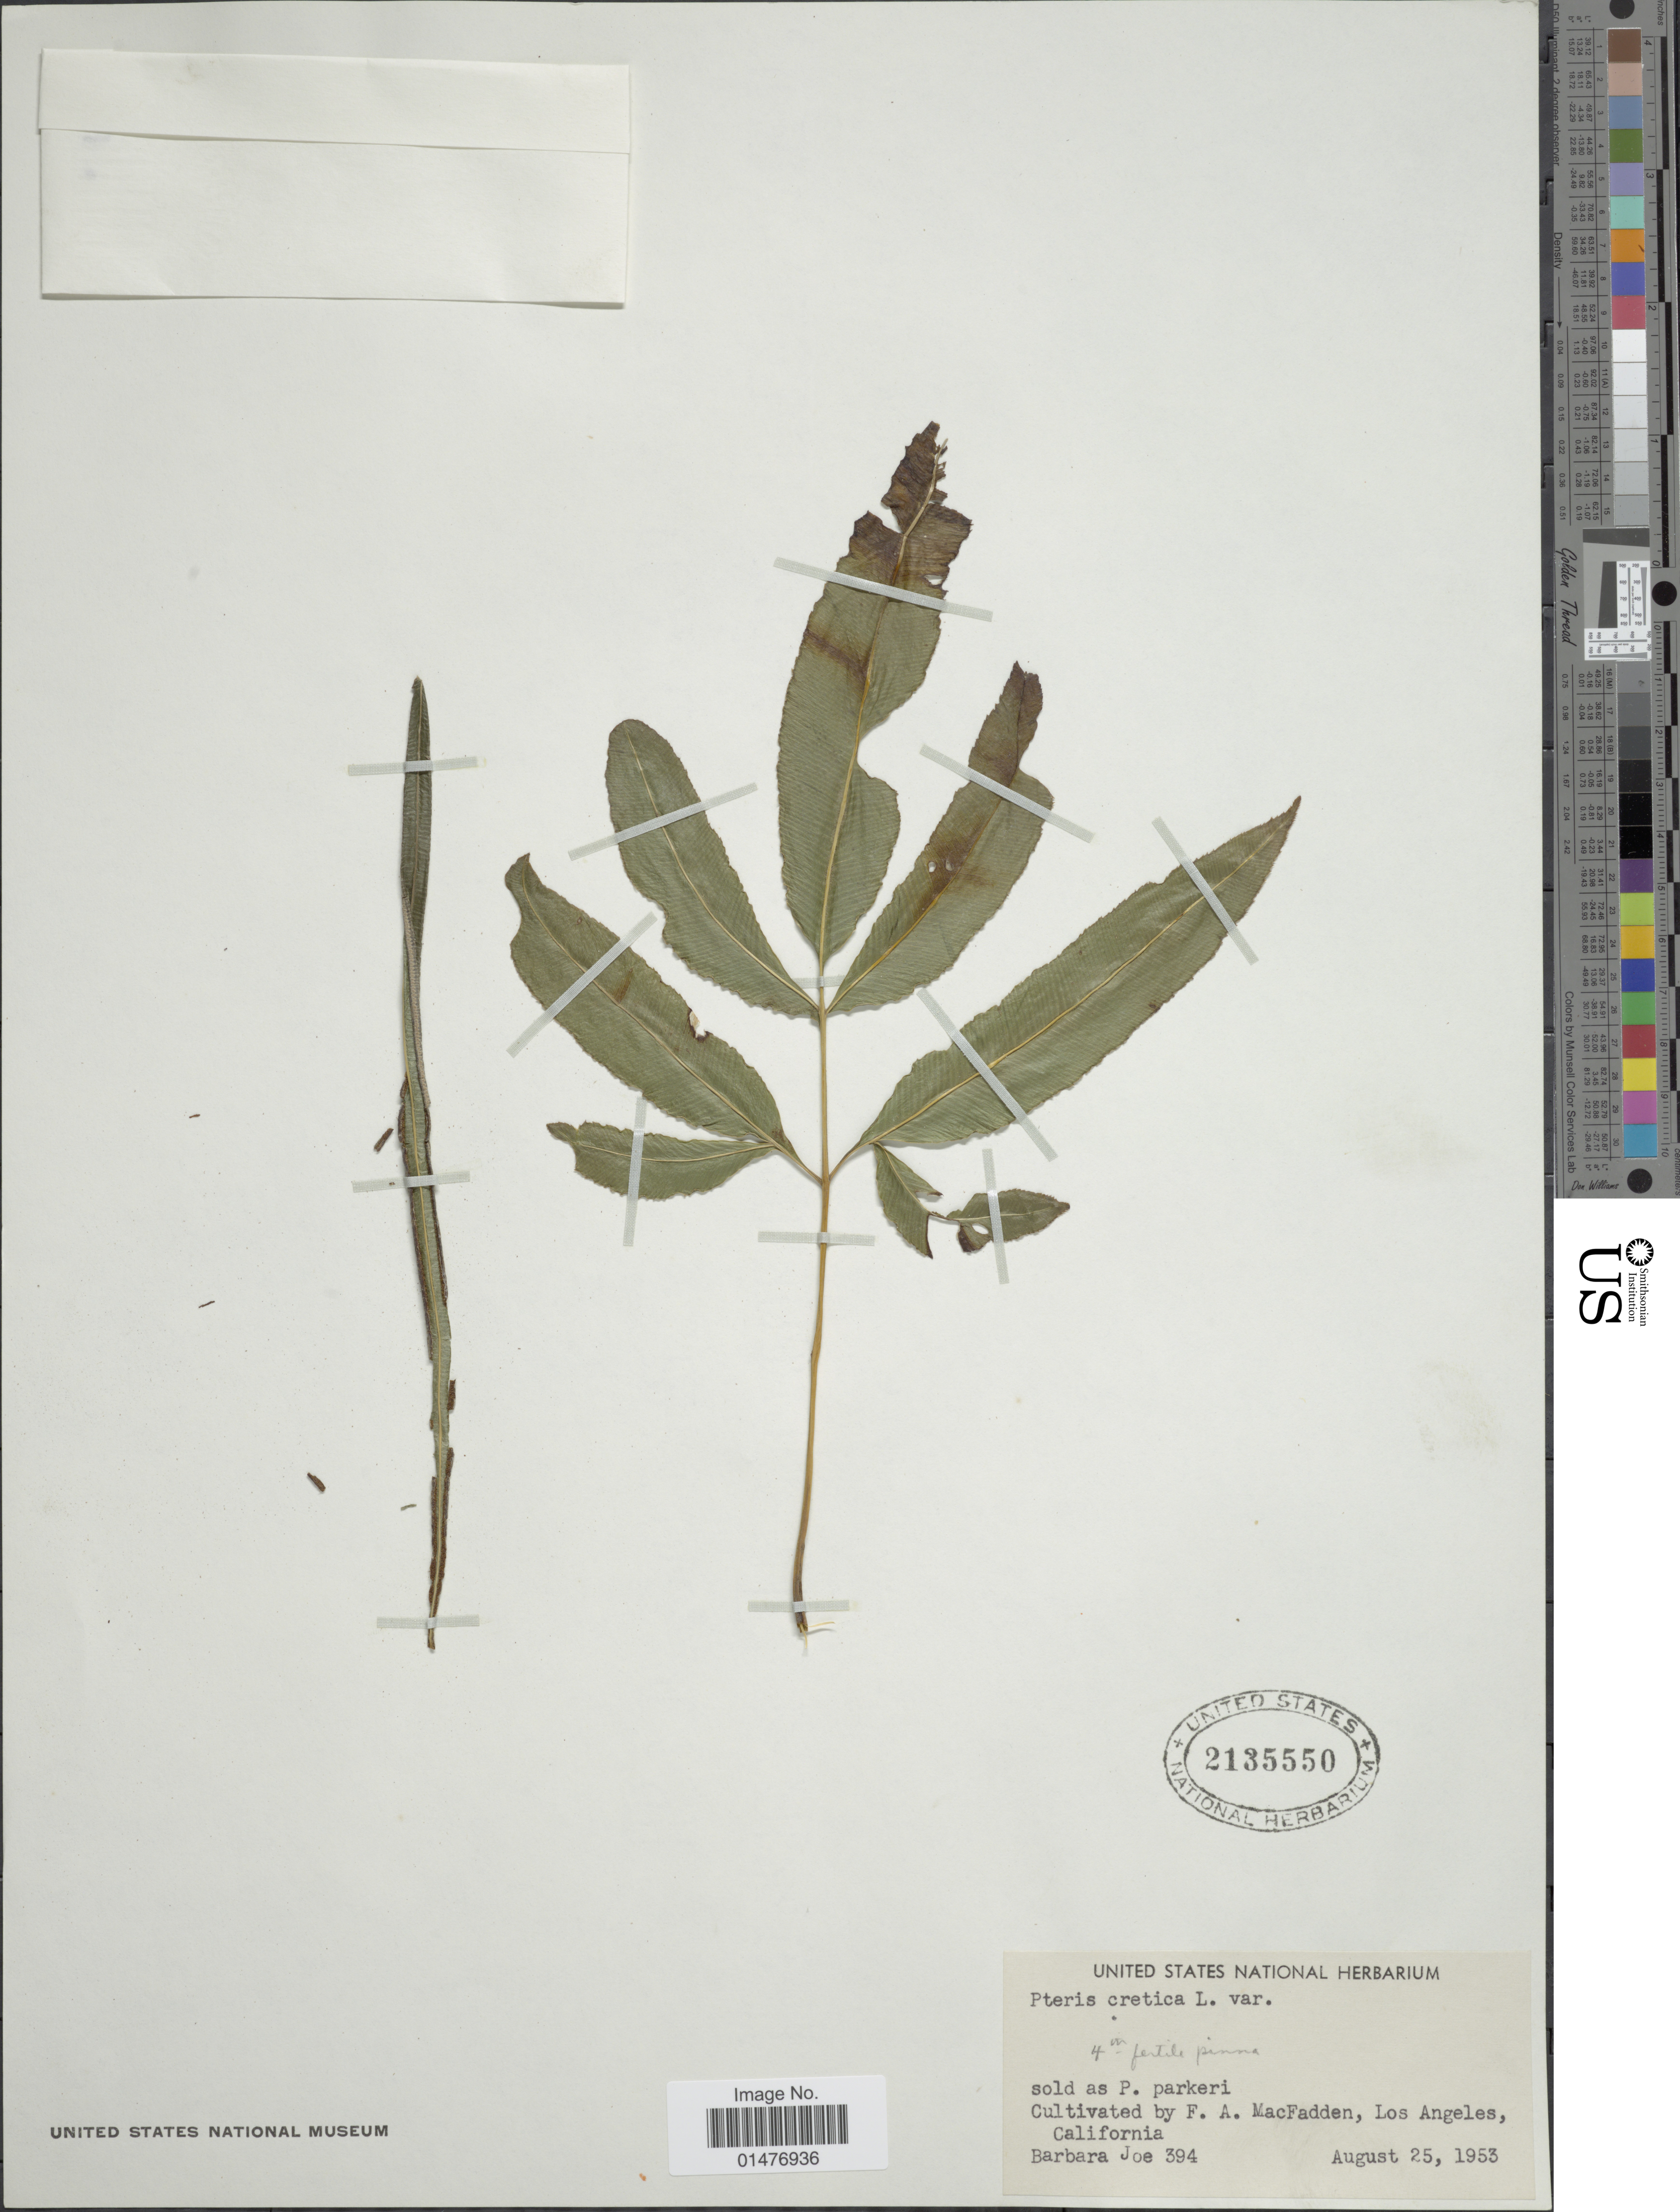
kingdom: Plantae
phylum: Tracheophyta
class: Polypodiopsida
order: Polypodiales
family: Pteridaceae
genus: Pteris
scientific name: Pteris cretica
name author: L.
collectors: B. Joe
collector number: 394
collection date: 1953-08-25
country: United States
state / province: California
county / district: Los Angeles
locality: Cultivated by F. A. MacFadden, Los Angeles, California [unsure placement]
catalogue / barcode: US 2135550